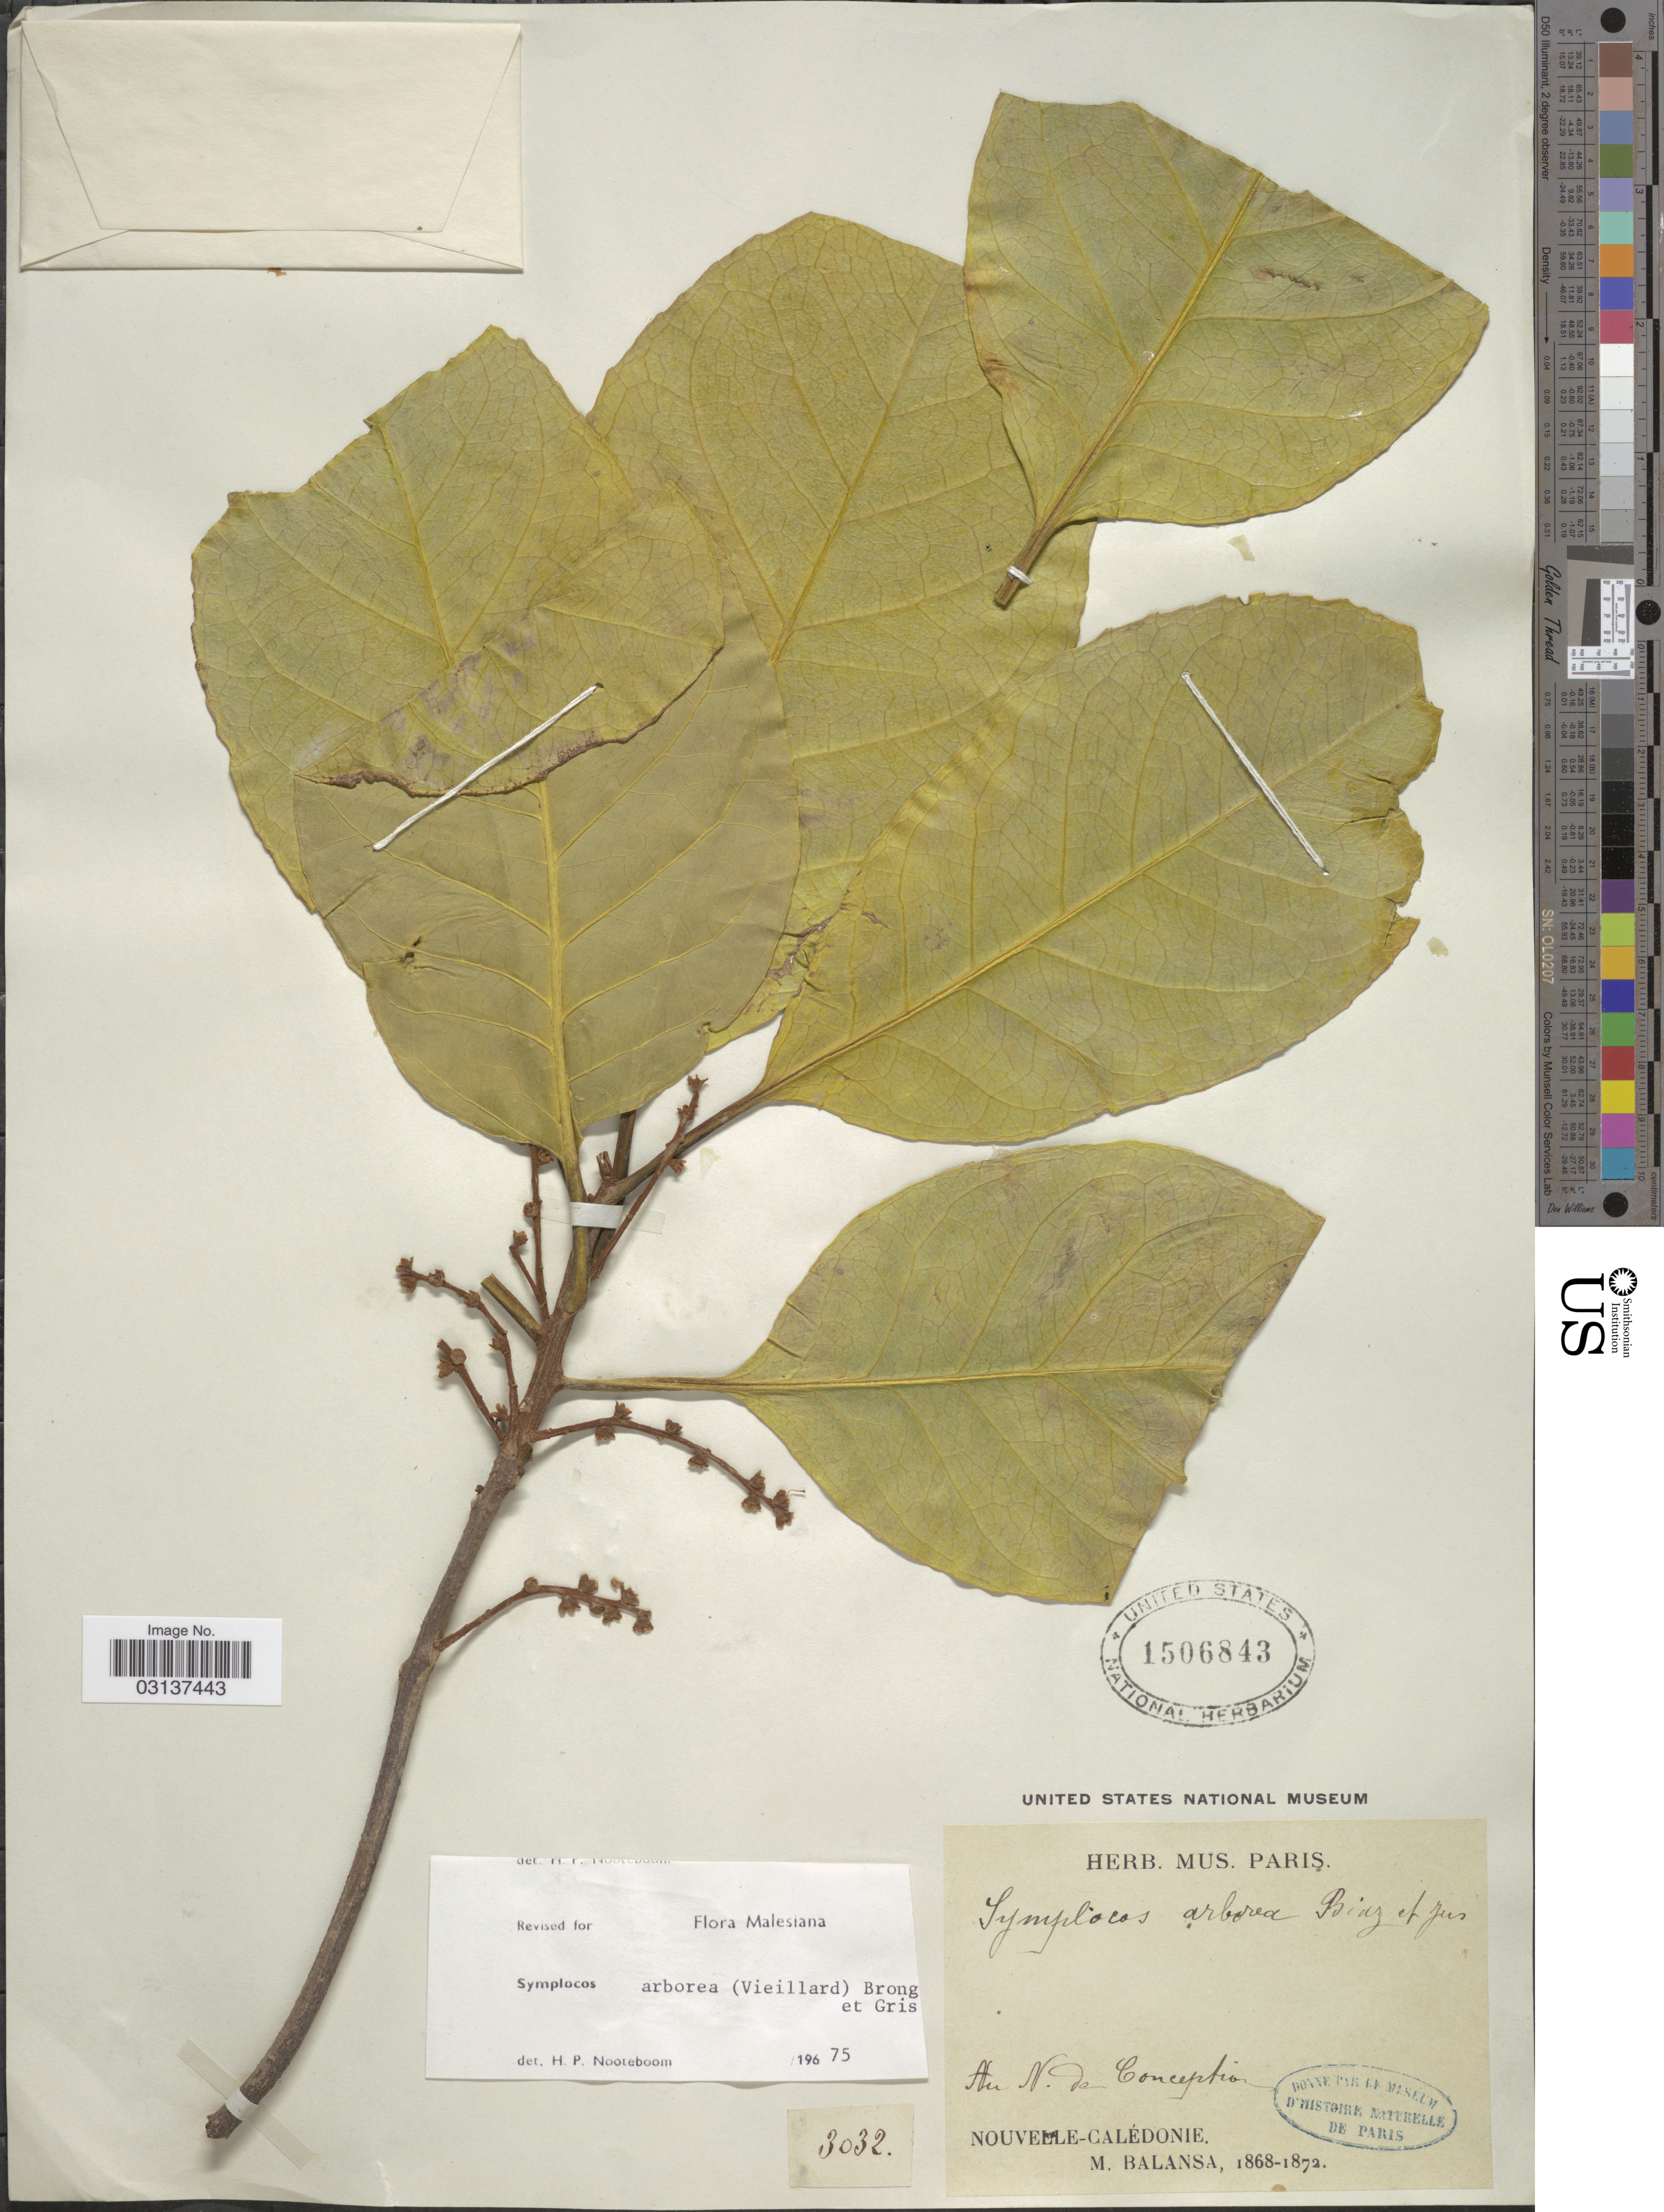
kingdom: Plantae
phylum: Tracheophyta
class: Magnoliopsida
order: Ericales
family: Symplocaceae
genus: Symplocos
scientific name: Symplocos arborea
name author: (Vieill.) Brongn. & Gris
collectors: B. Balansa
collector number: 3032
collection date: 1868/1872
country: New Caledonia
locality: Au N. de Conception. Nouvelle-Calédonie.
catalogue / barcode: US 1506843